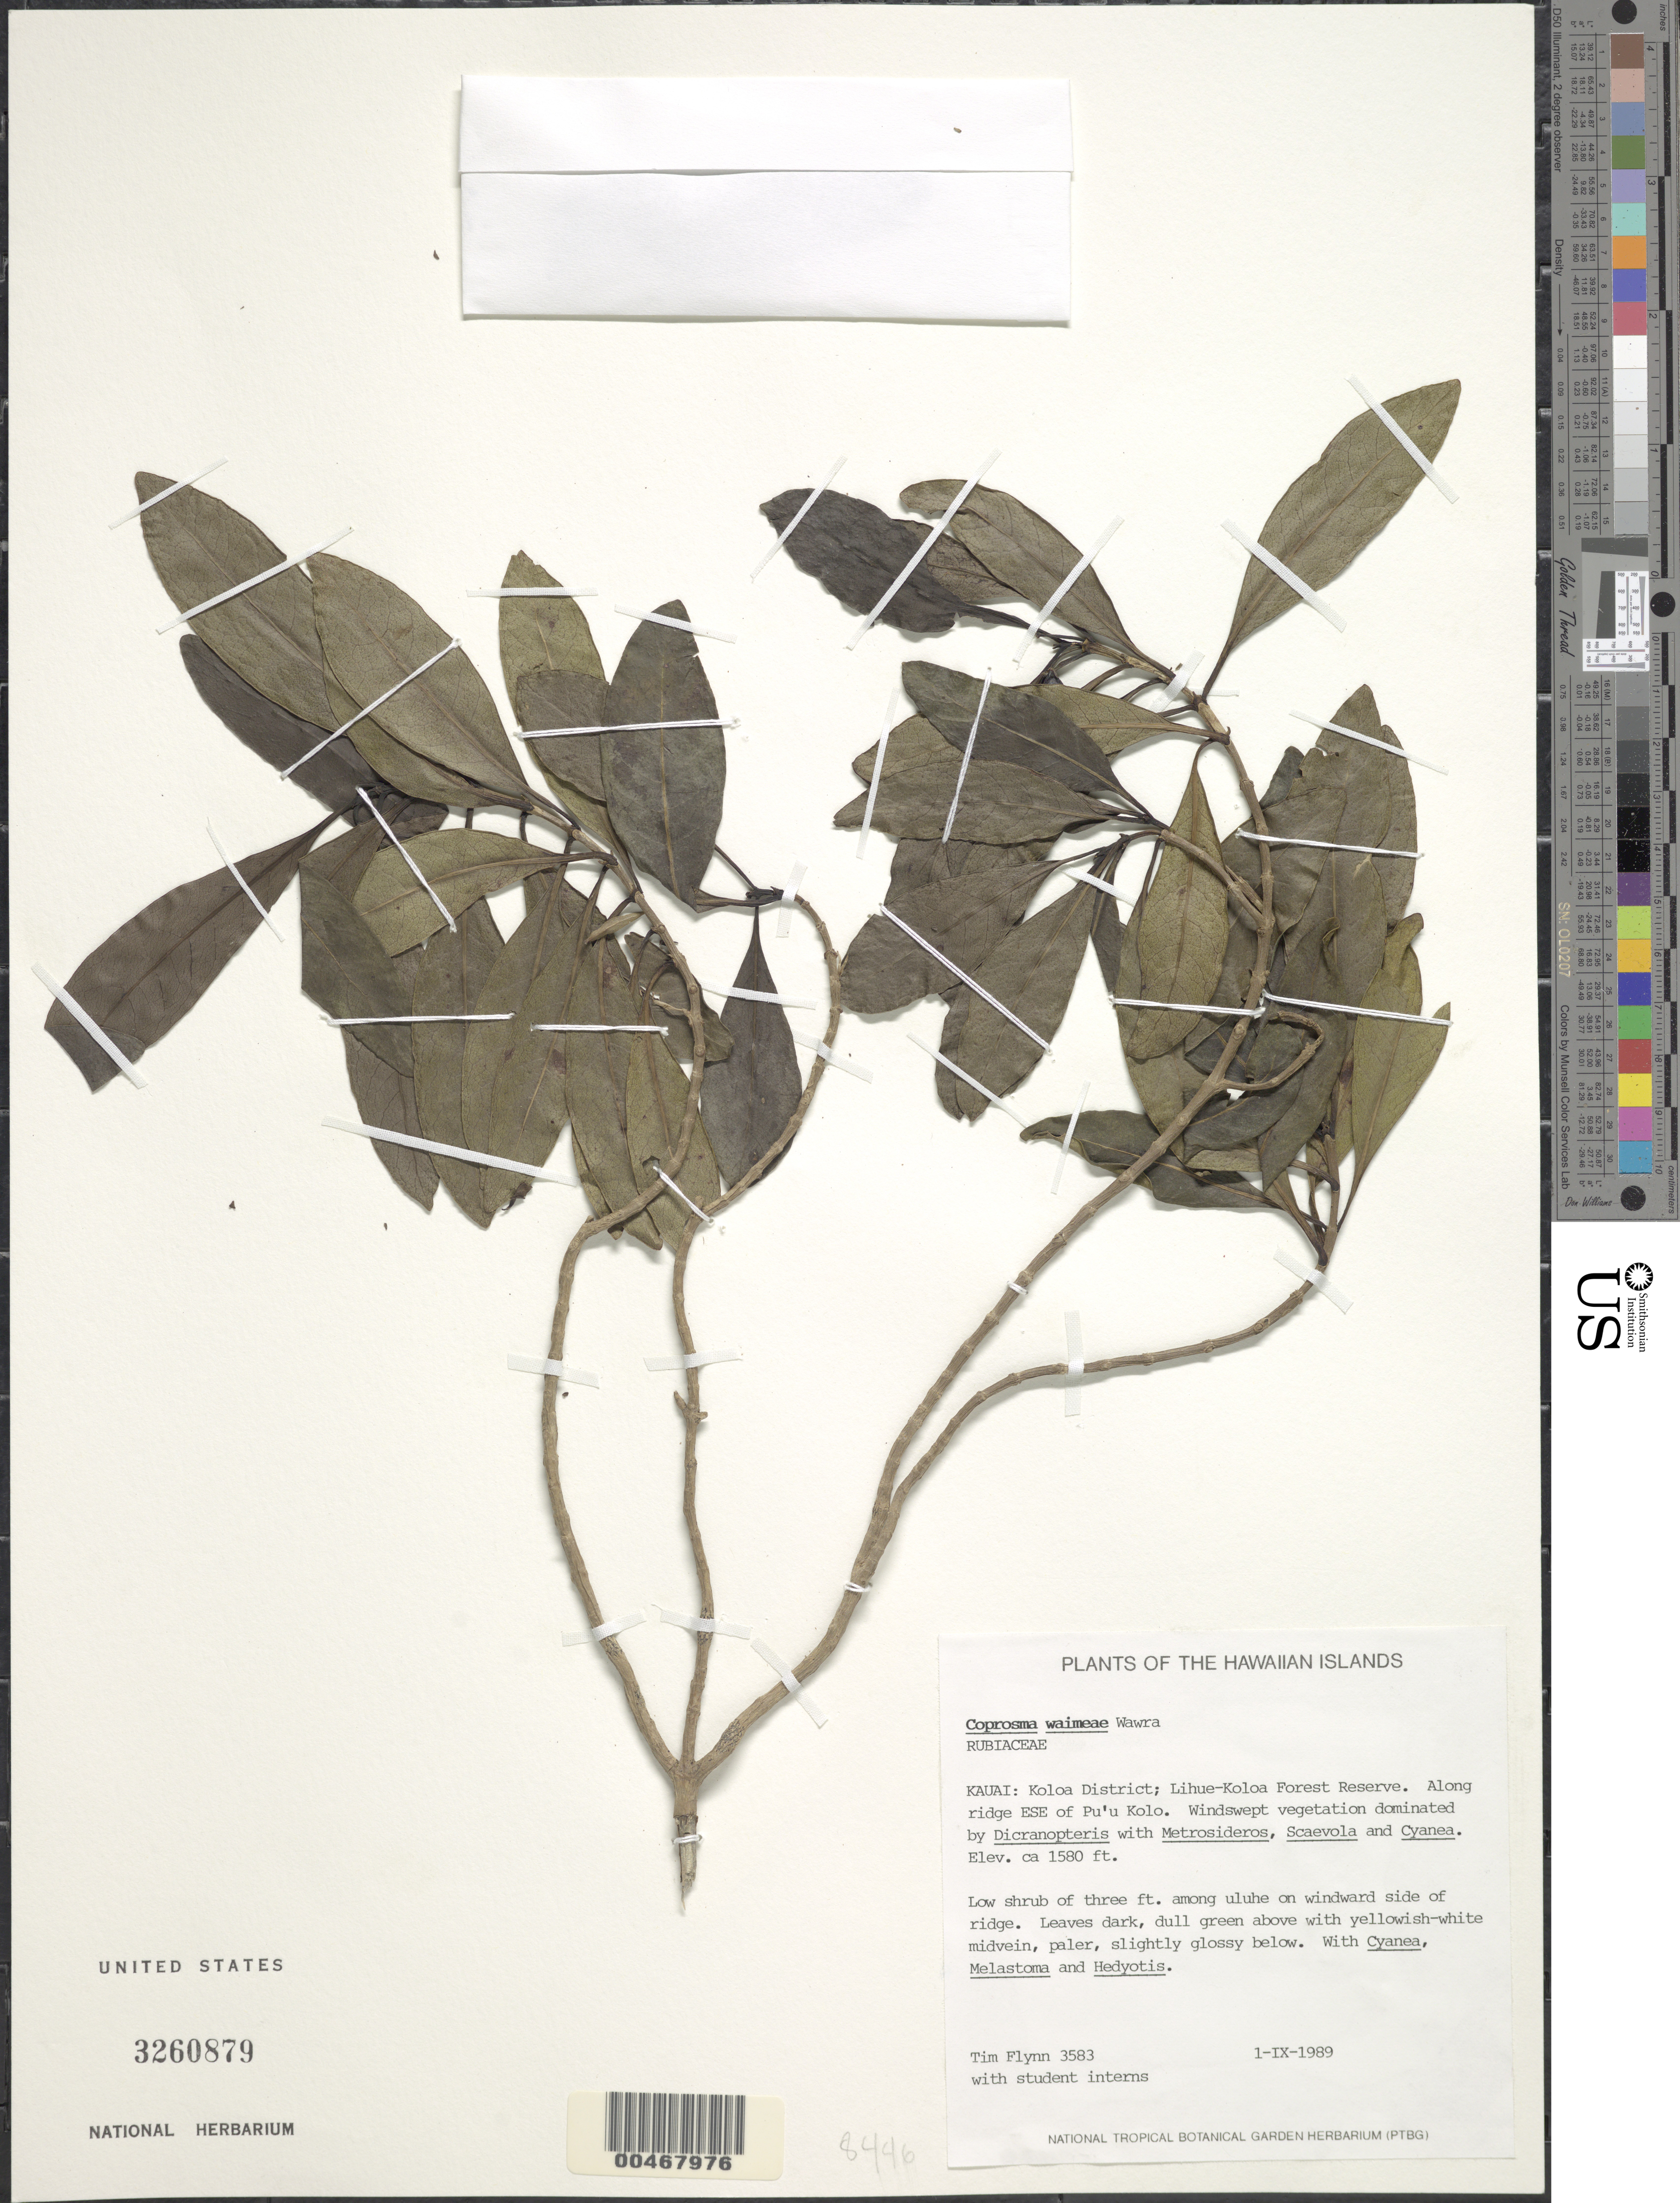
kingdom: Plantae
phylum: Tracheophyta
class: Magnoliopsida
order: Gentianales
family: Rubiaceae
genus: Coprosma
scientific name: Coprosma waimeae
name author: Wawra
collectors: T. W. Flynn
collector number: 3583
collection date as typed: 1 Sep 1989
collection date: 1989-09-01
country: United States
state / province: Hawaii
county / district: Kauai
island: Kaua'i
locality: Koloa Dist., Lihue-Koloa Forest Reserve, along ridge ESE of Pu'u Kolo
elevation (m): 482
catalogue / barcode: US 3260879